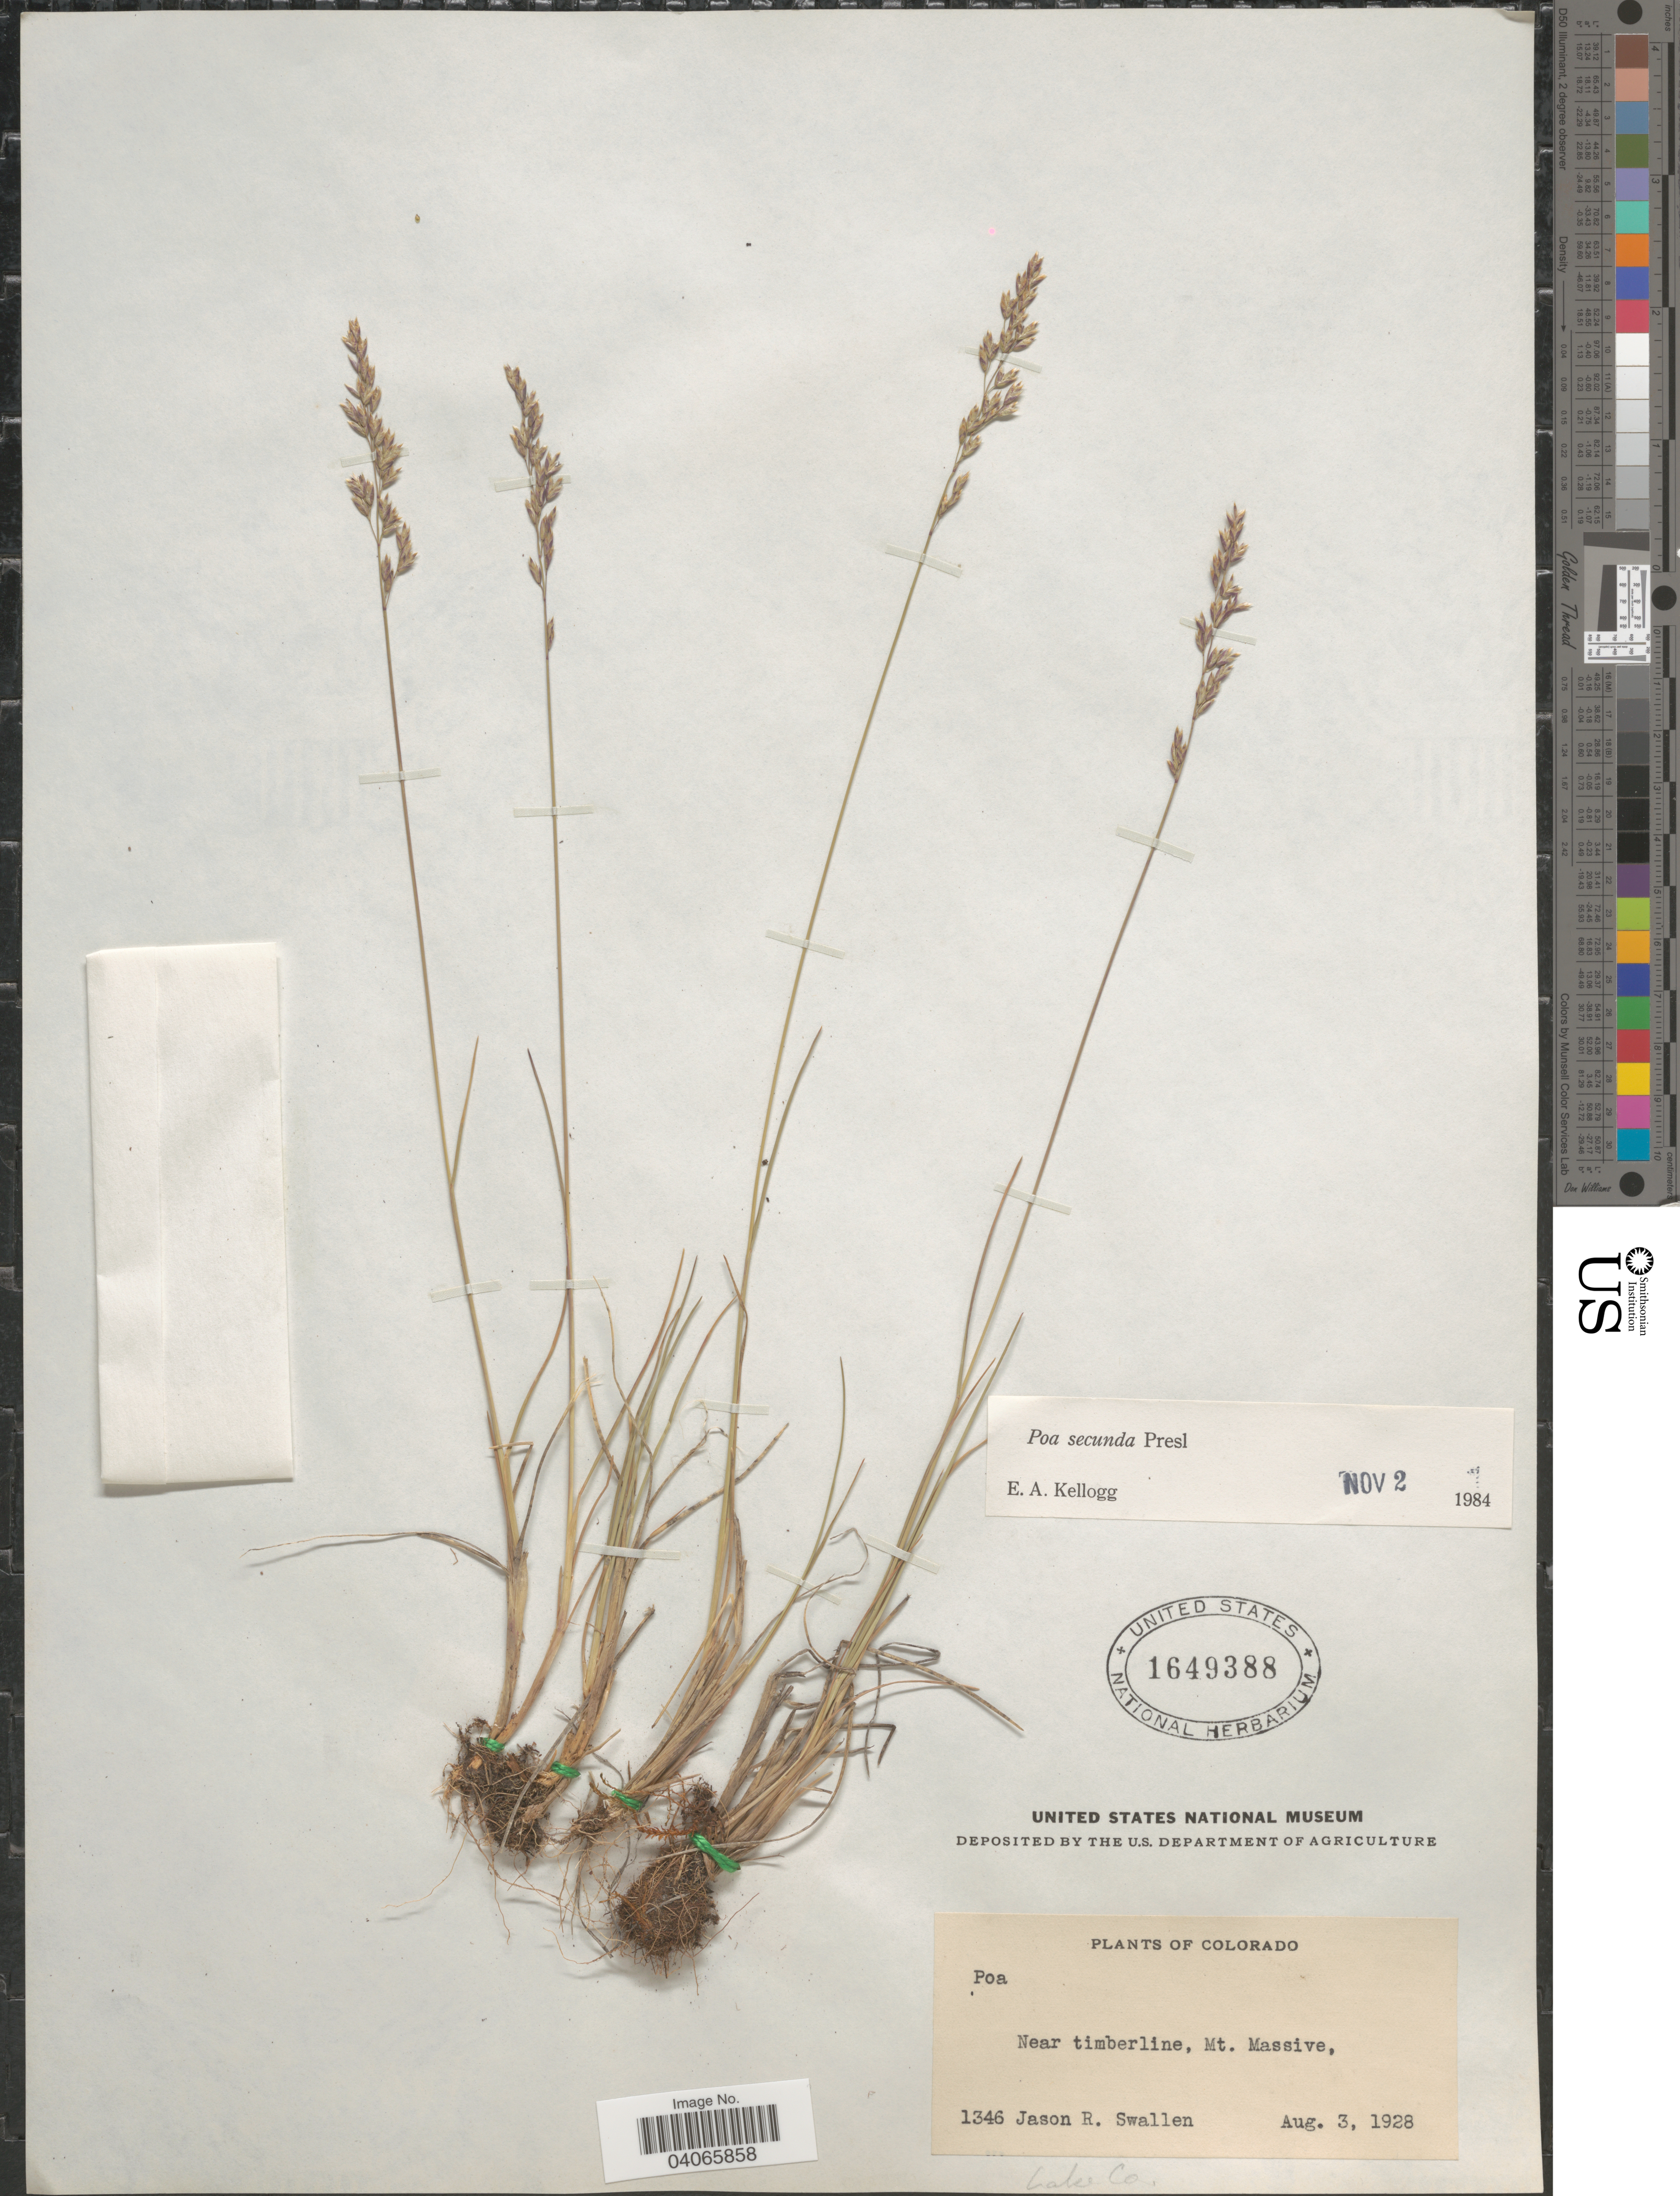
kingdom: Plantae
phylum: Tracheophyta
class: Liliopsida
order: Poales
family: Poaceae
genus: Poa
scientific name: Poa secunda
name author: J. Presl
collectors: J. R. Swallen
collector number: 1346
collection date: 1928-08-03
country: United States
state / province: Colorado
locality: Near timberline, Mt. Massive. Lake Co.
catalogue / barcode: US 1649388